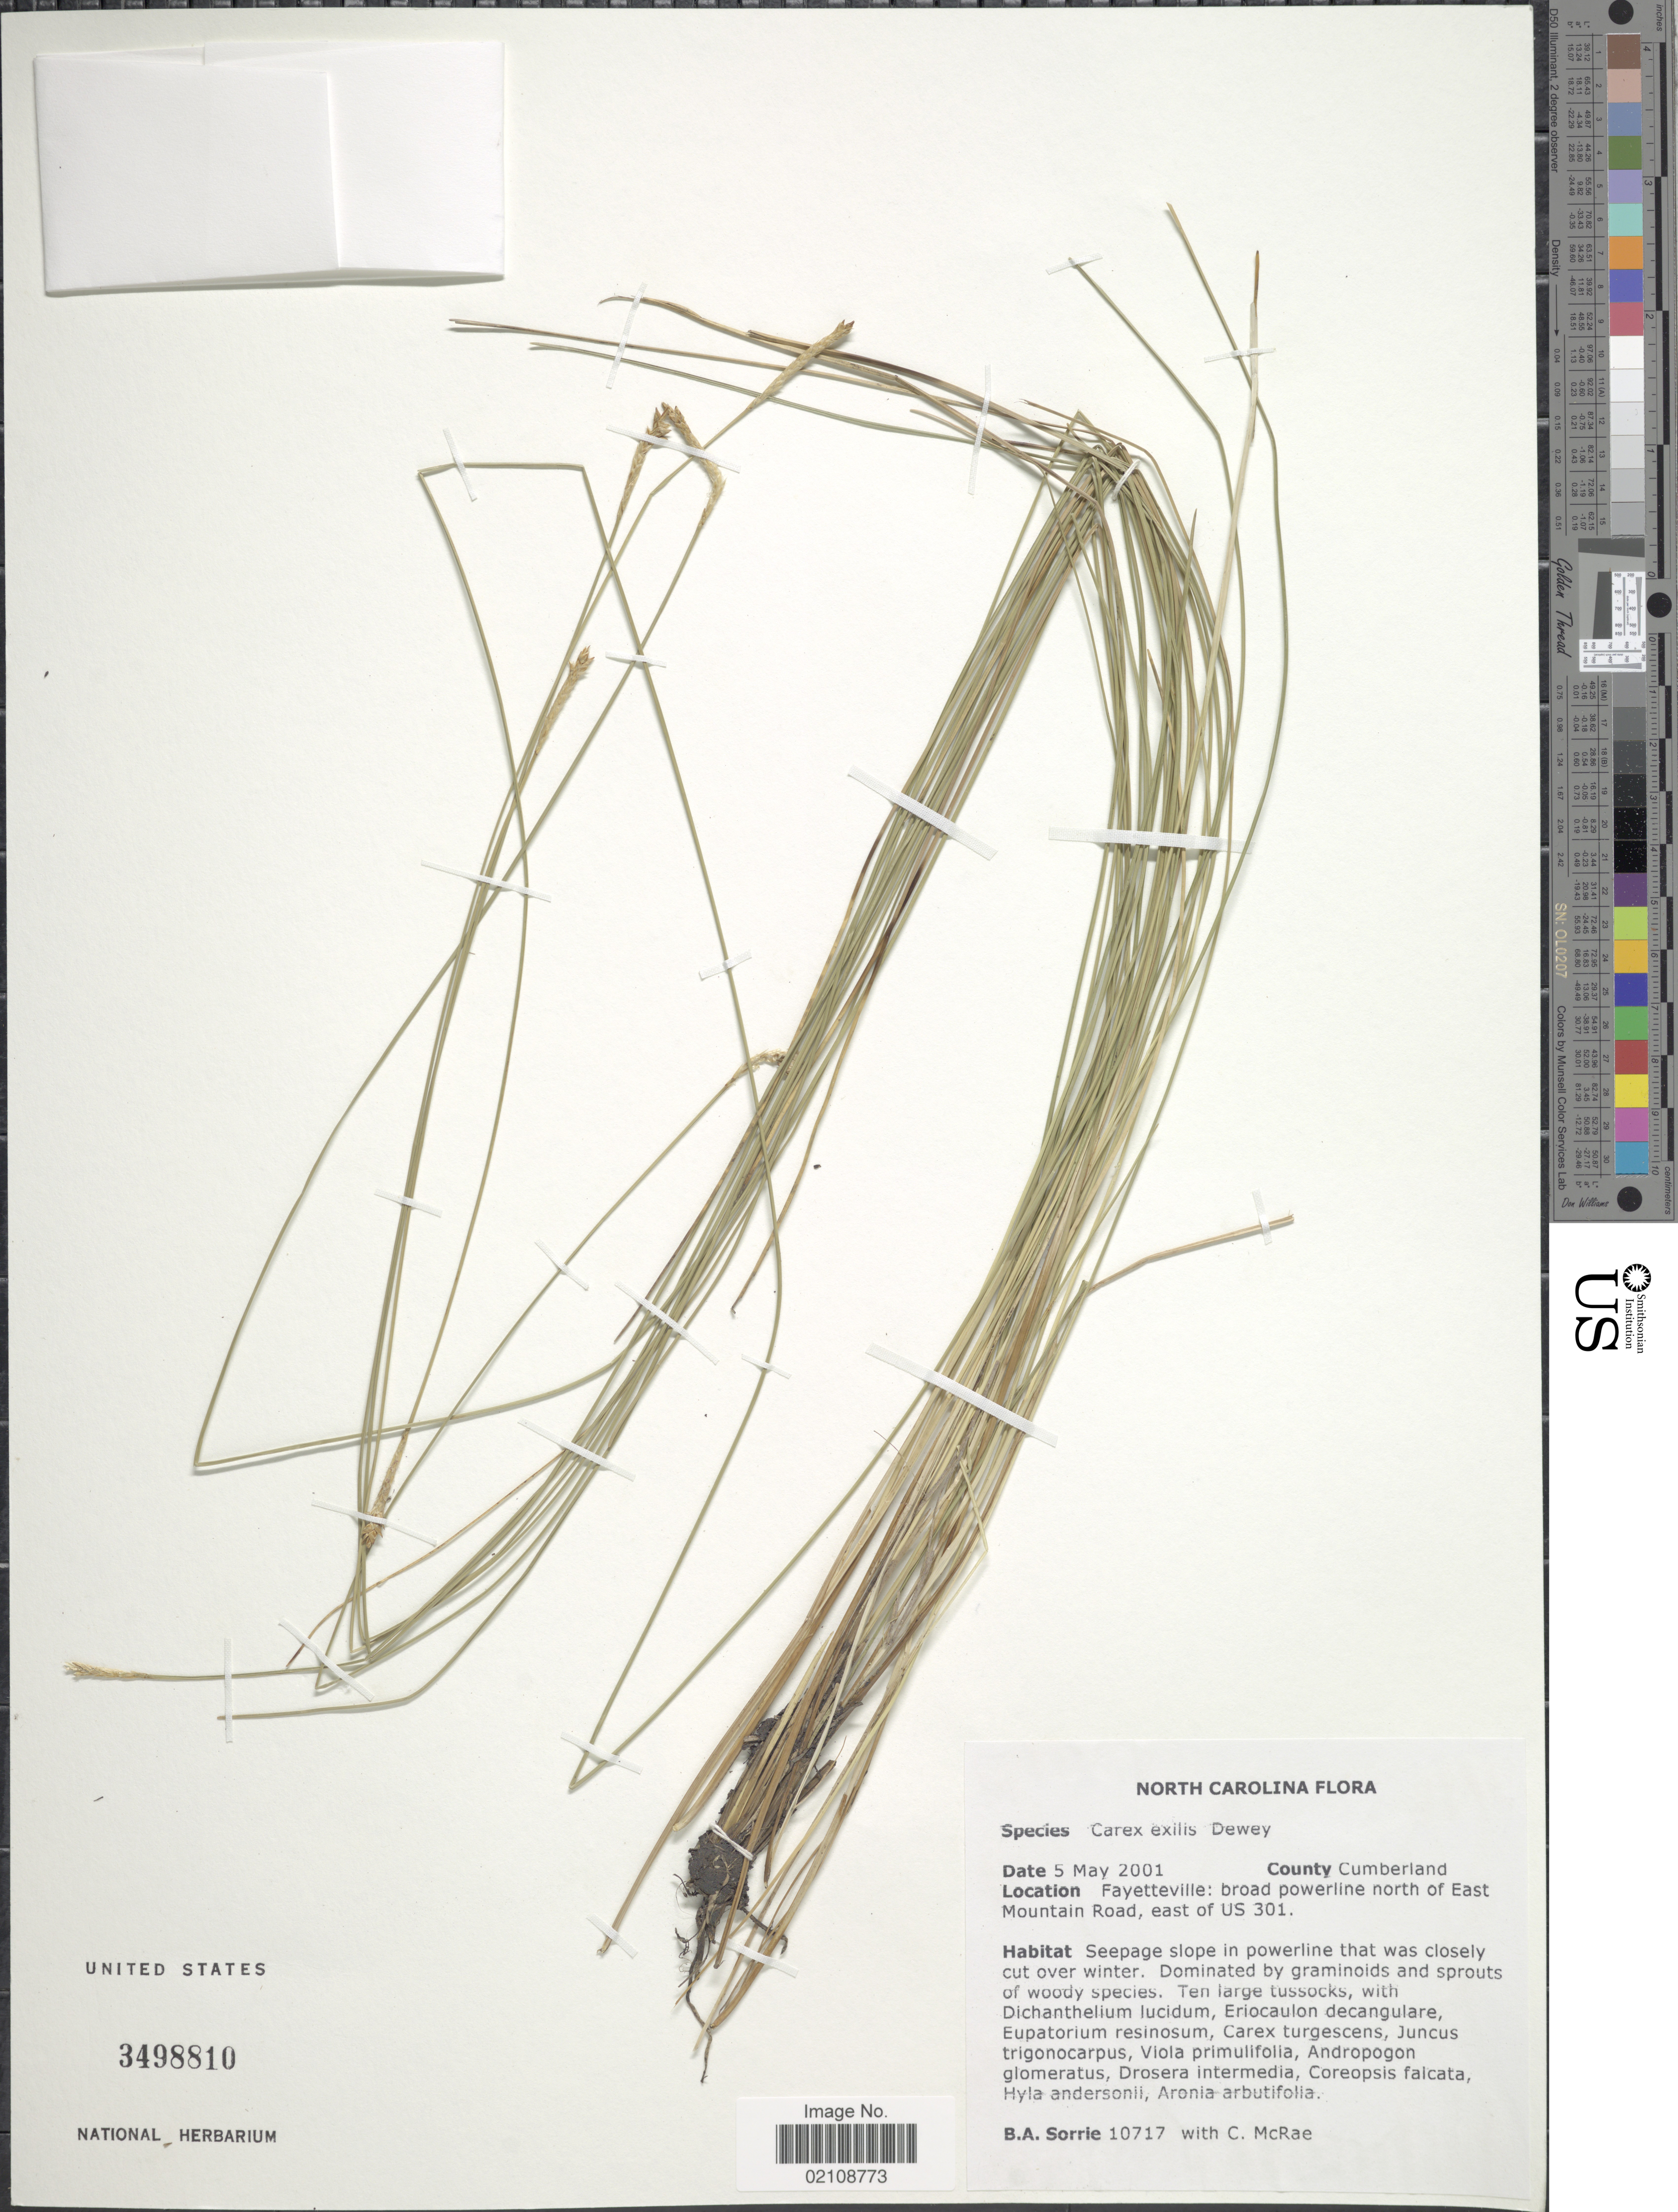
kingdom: Plantae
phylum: Tracheophyta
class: Liliopsida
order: Poales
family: Cyperaceae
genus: Carex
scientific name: Carex exilis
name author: Dewey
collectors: B. Sorrie & C. McRae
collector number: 10717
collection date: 2001-05-05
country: United States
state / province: North Carolina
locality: County Cumberland, Fayetteville: broad powerline north of East Mountain Road, east of US 301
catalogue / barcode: US 3498810